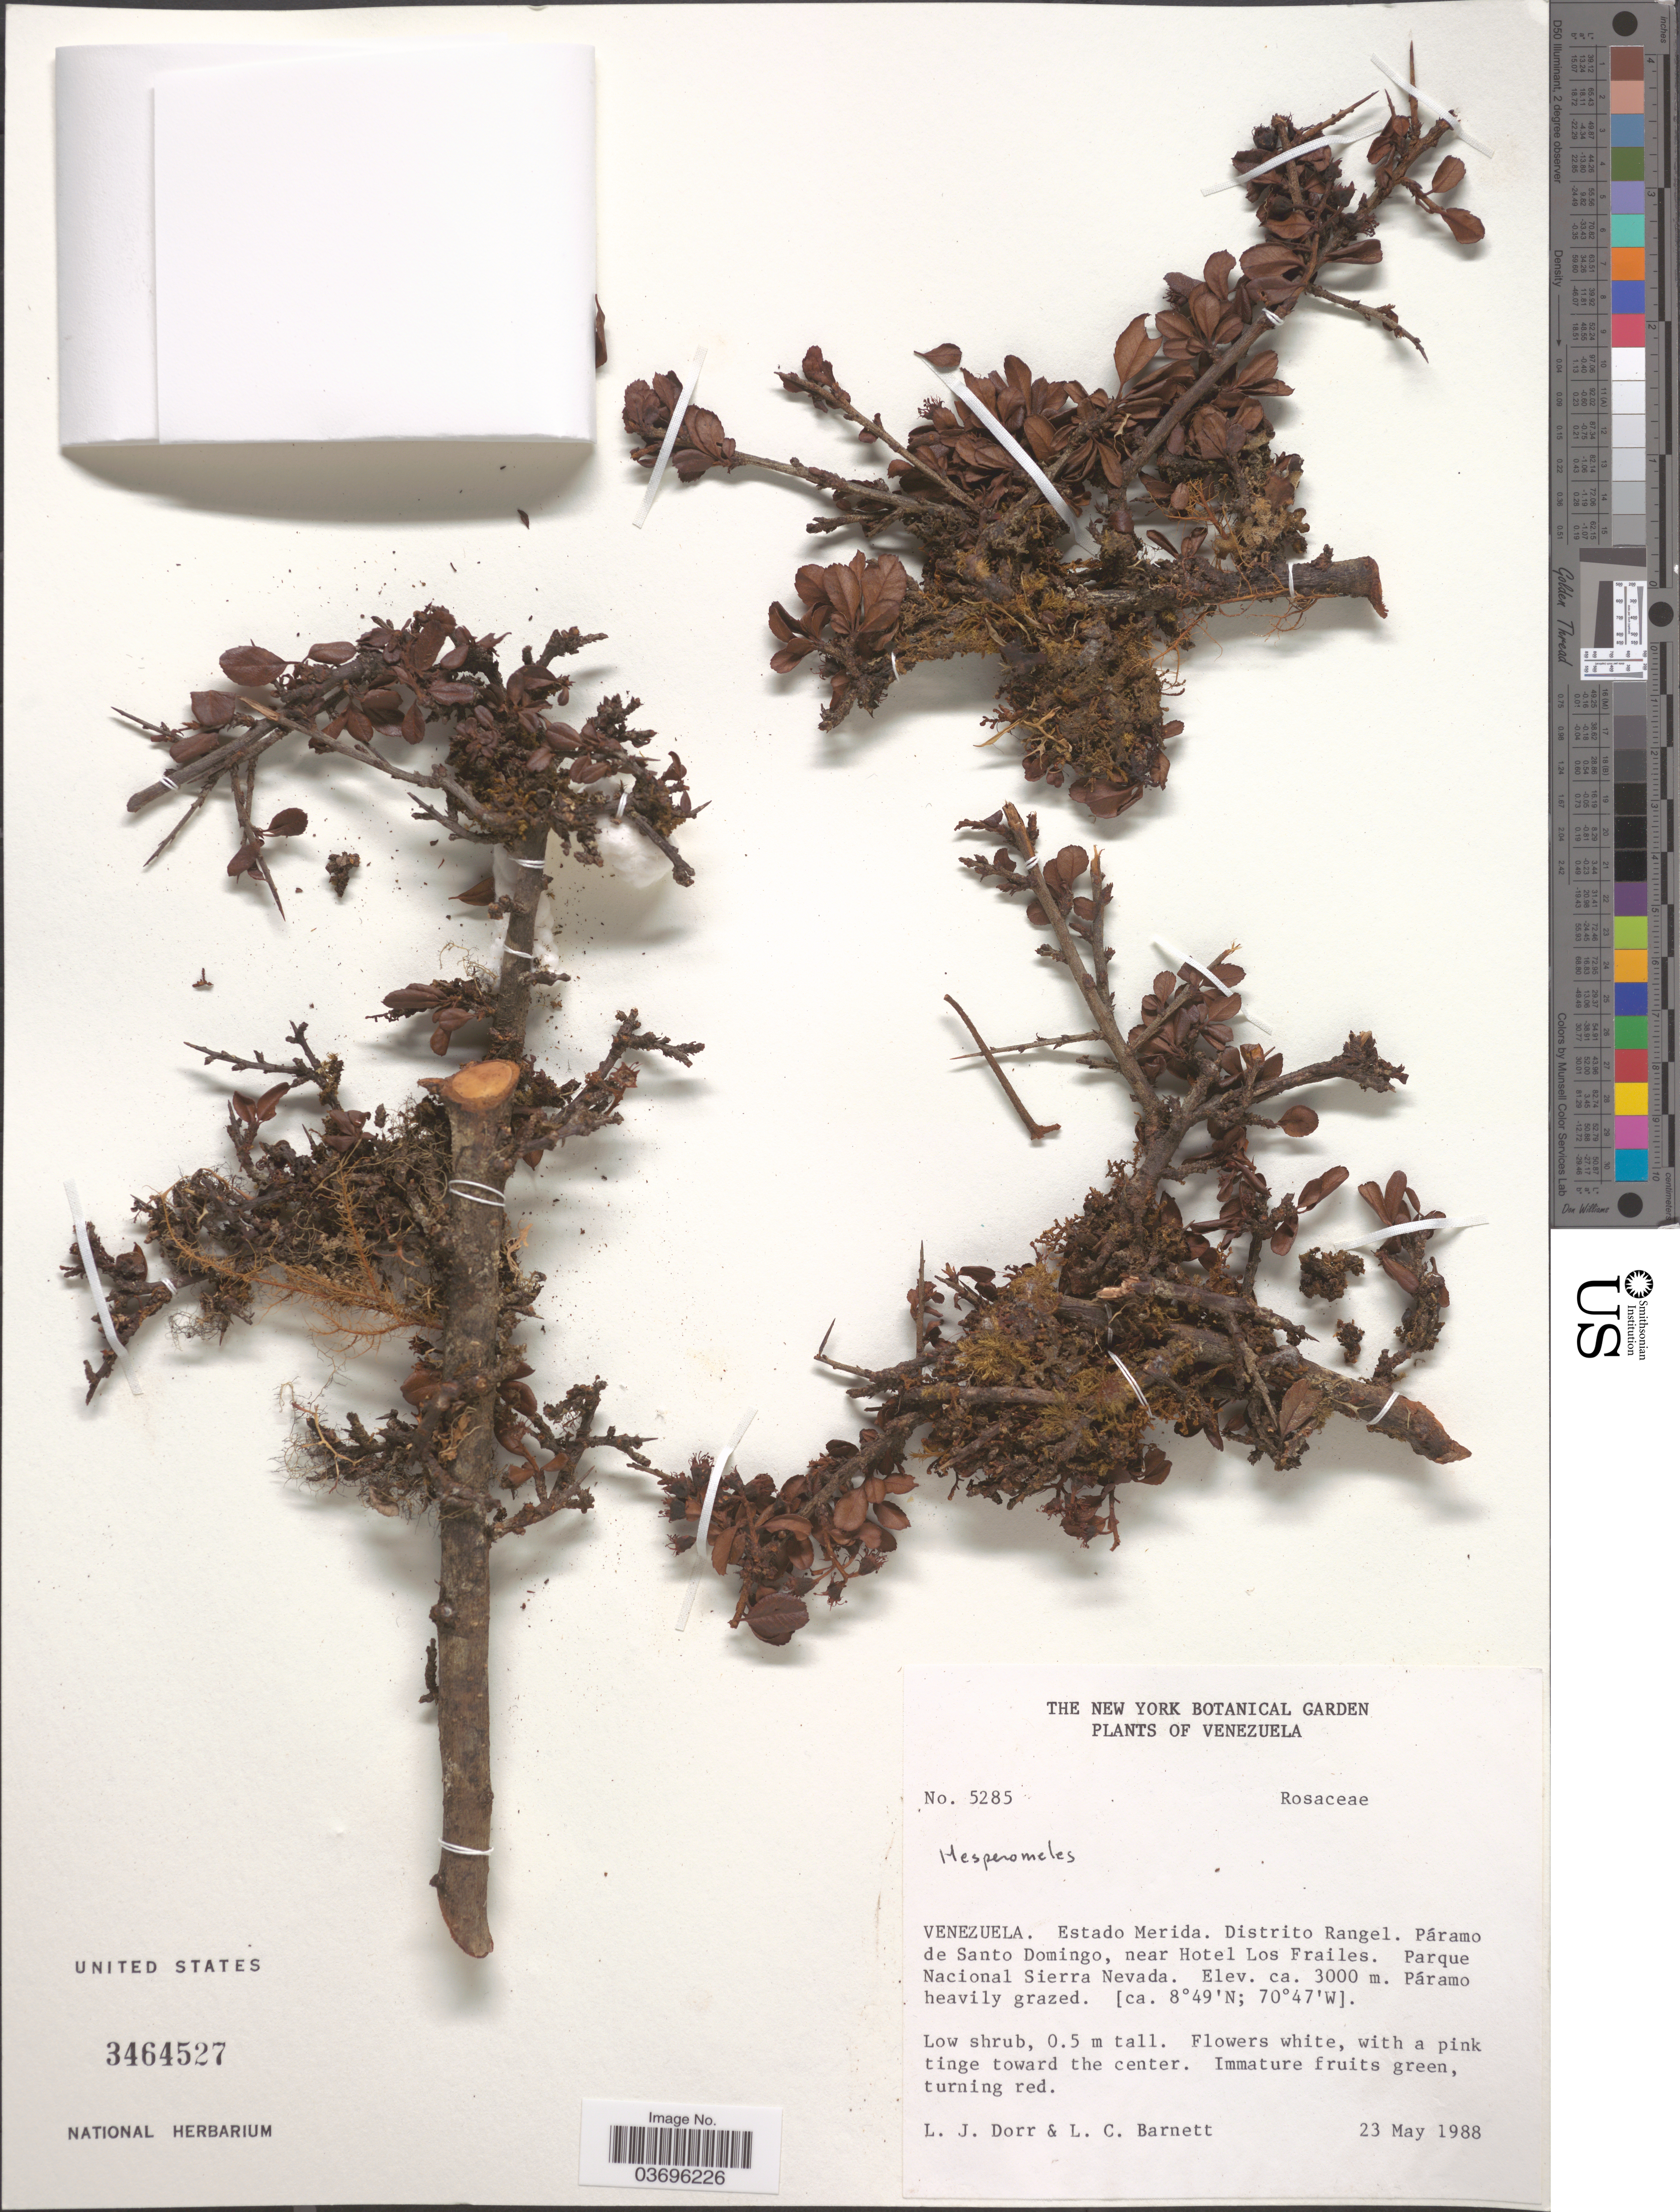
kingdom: Plantae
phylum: Tracheophyta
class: Magnoliopsida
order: Rosales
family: Rosaceae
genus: Hesperomeles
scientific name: Hesperomeles sp.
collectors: L. J. Dorr & L. C. Barnett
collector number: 5285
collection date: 1988-05-23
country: Venezuela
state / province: Mérida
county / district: Rangel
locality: Páramo de Santo Domingo, near Hotel Los Frailes. Parque Nacional Sierra Nevada.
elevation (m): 3000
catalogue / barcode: US 3464527